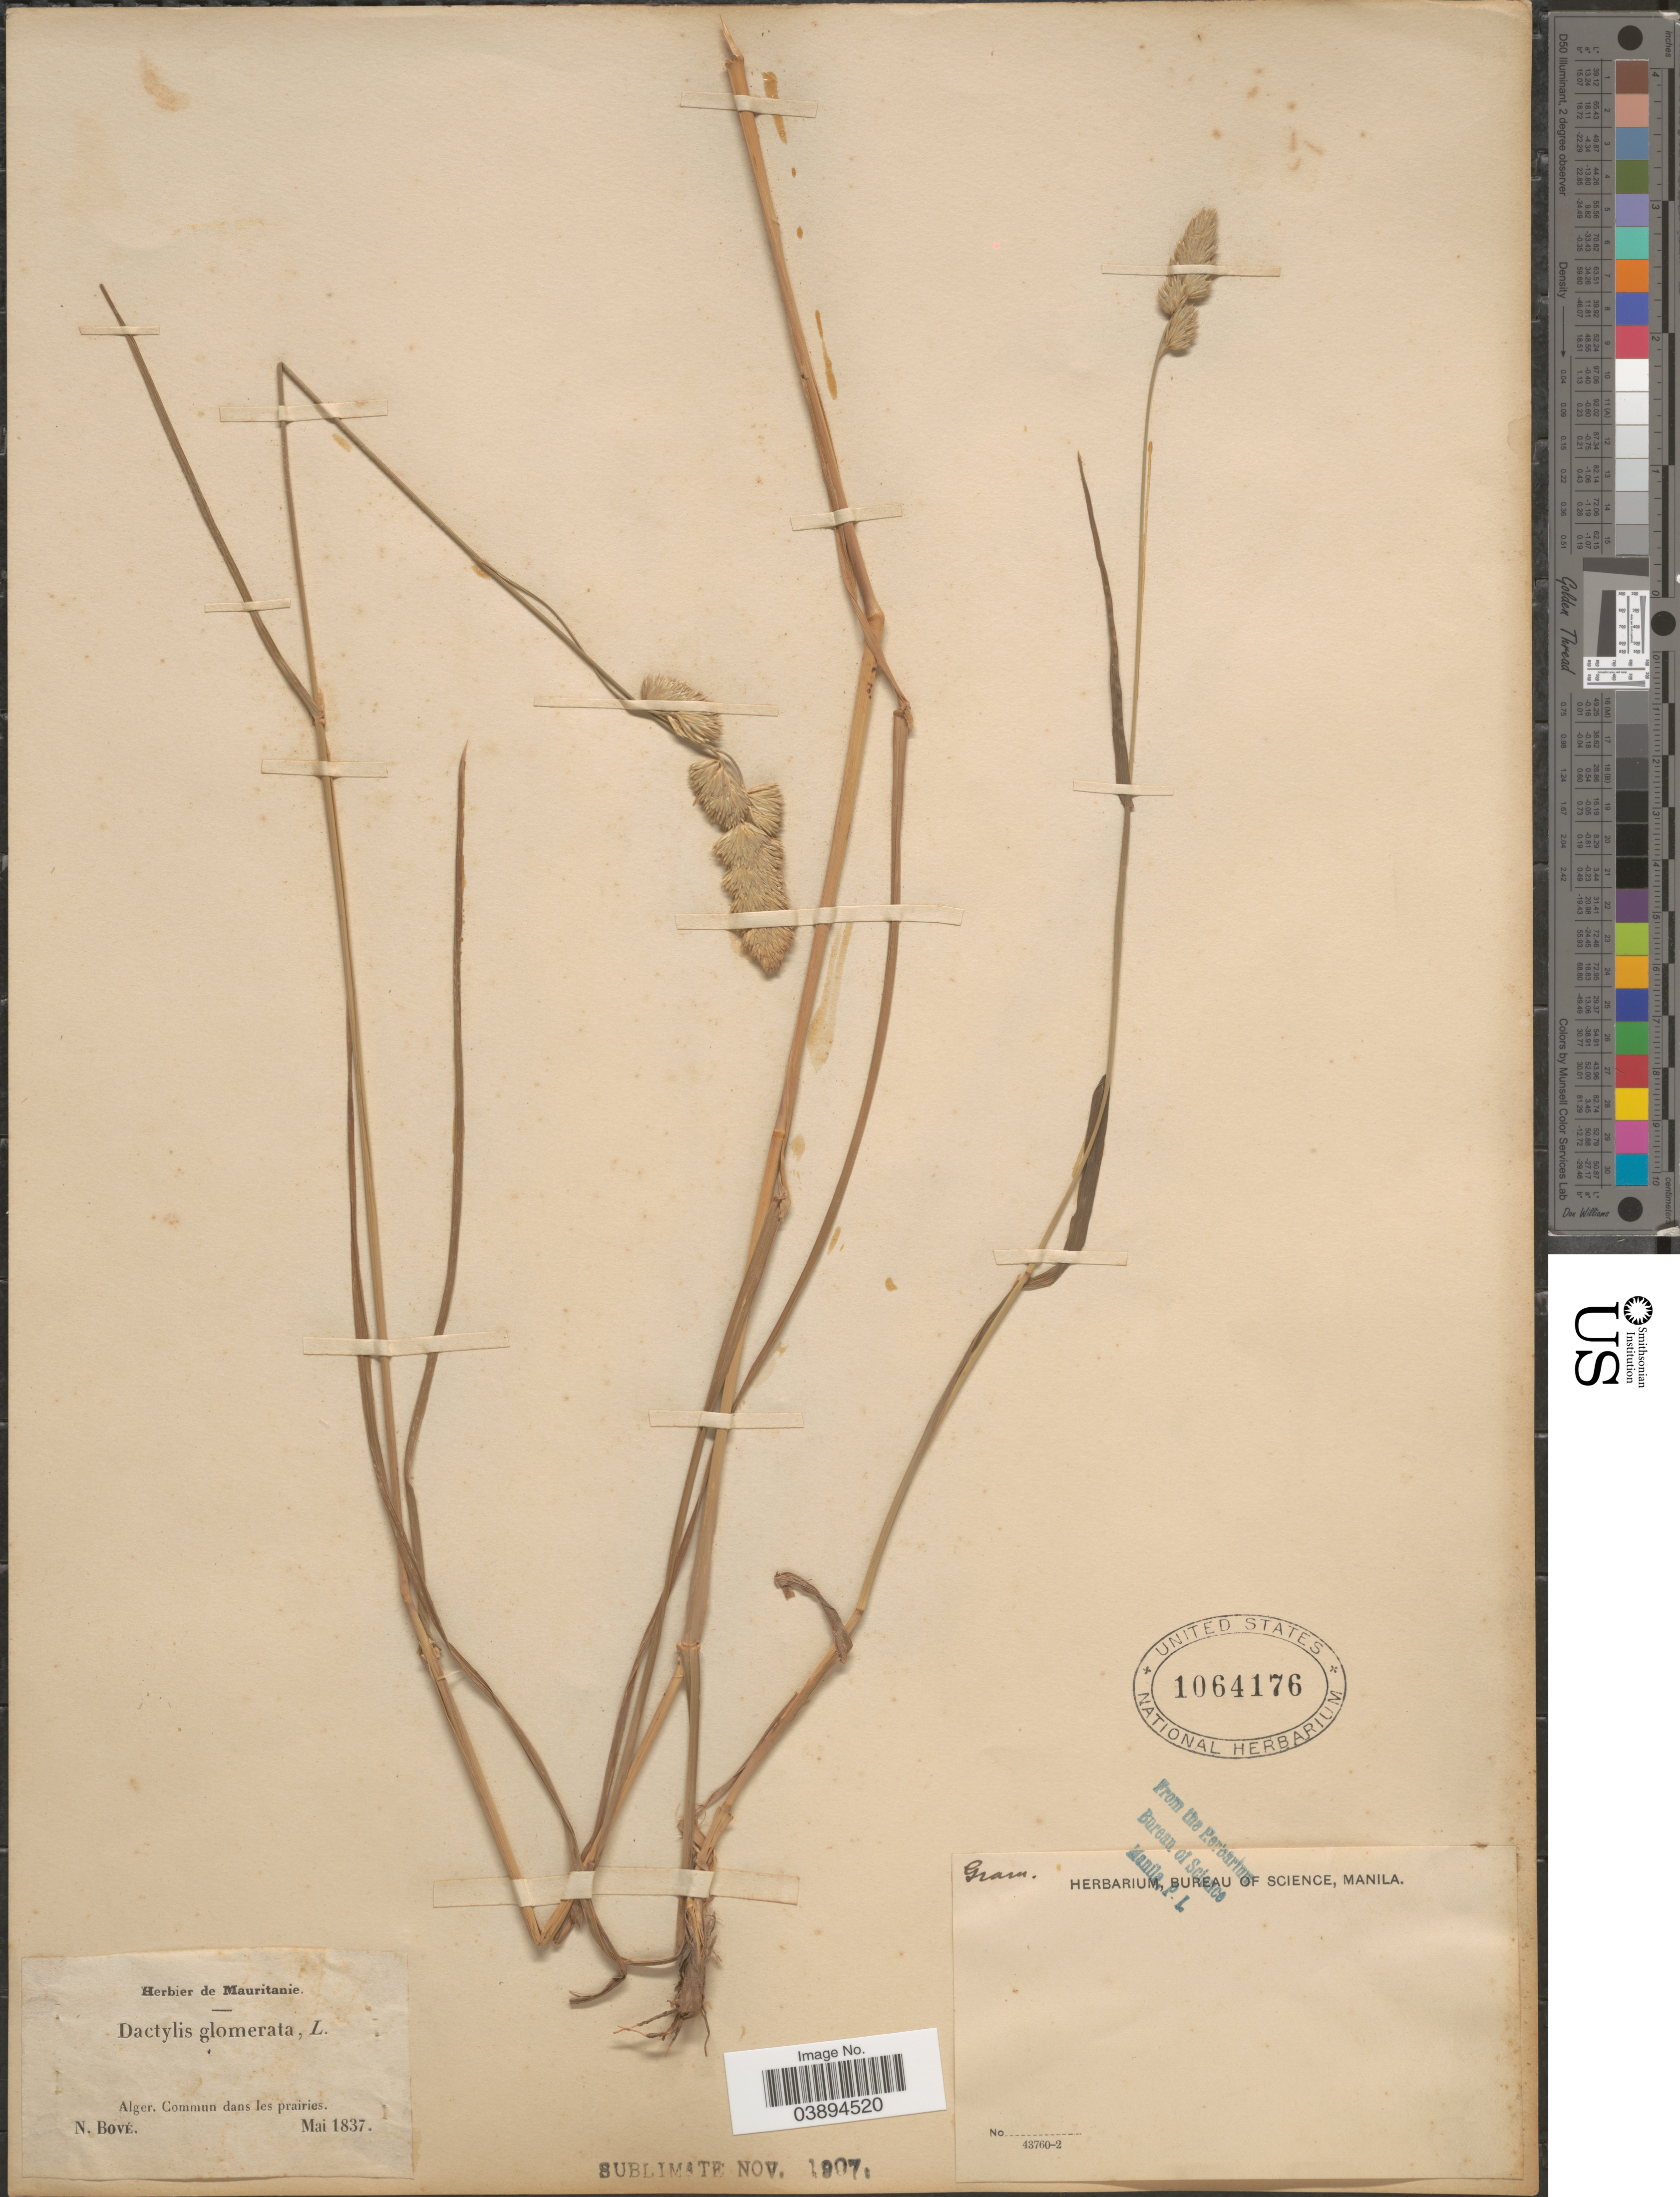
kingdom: Plantae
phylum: Tracheophyta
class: Liliopsida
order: Poales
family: Poaceae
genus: Dactylis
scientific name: Dactylis glomerata subsp. hispanica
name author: (Roth) Nyman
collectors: N. Bové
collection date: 1837-05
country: Algeria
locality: Alger. Commun dans les prairies.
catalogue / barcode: US 1064176